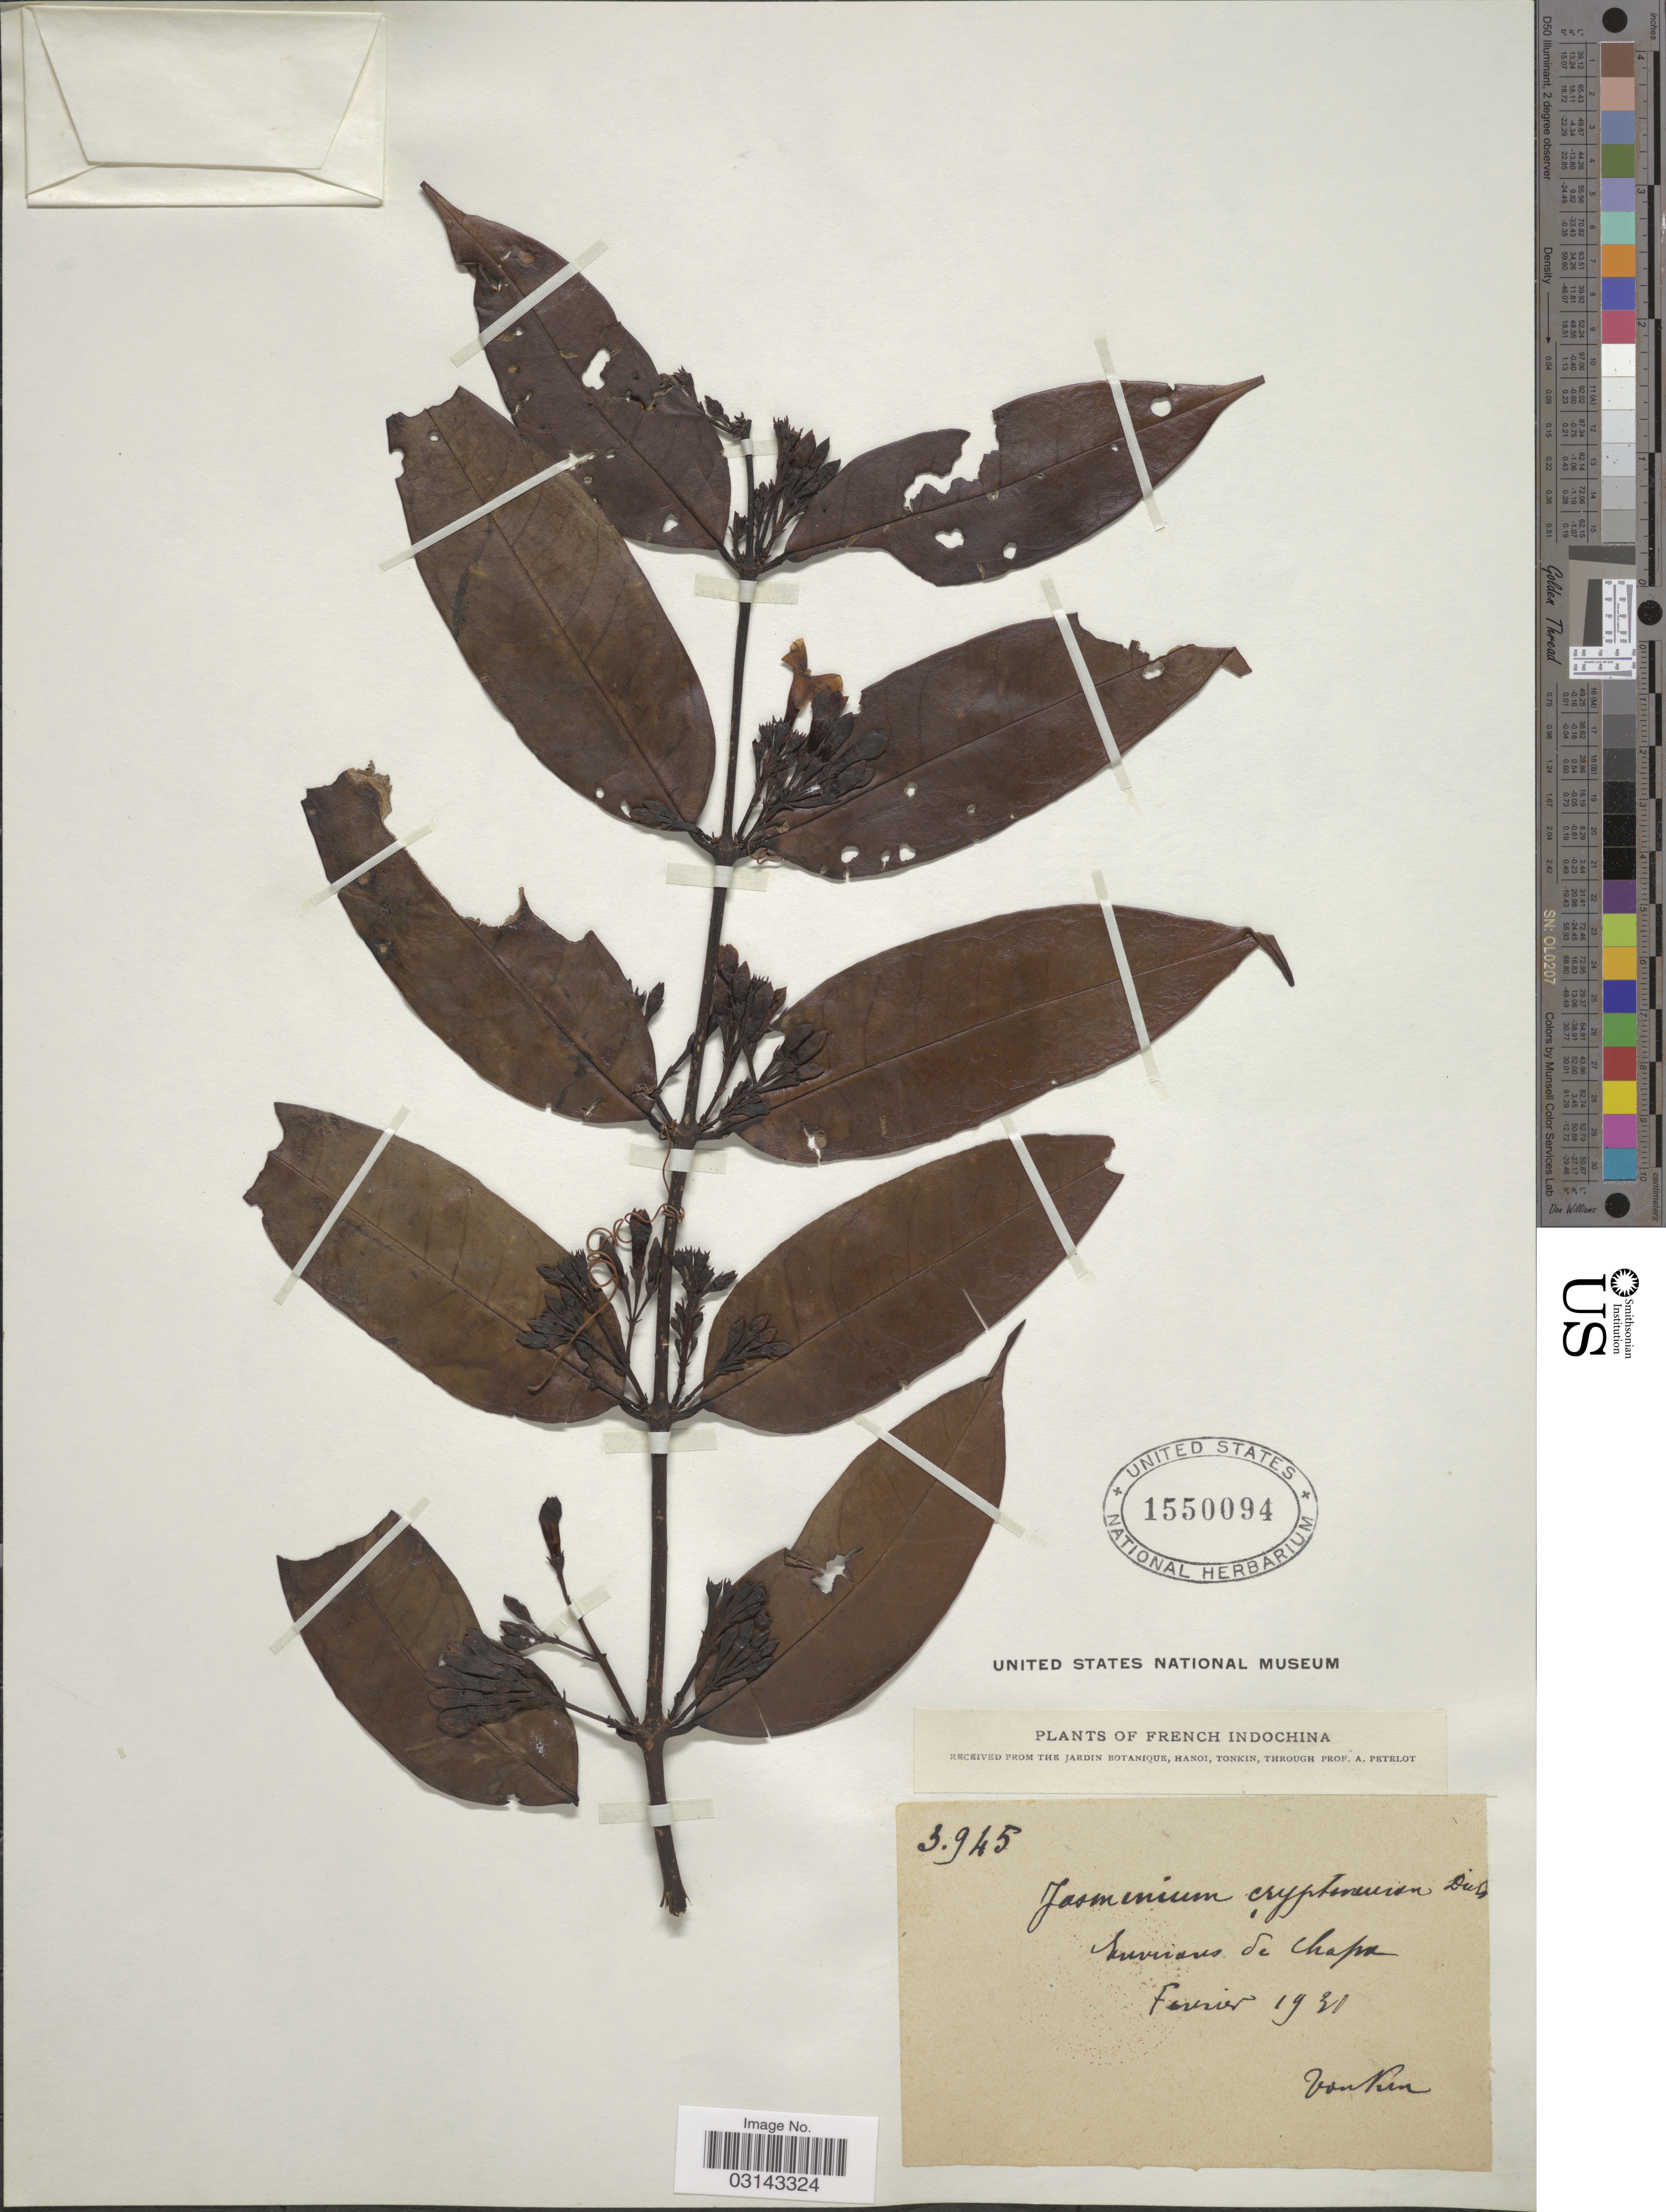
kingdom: Plantae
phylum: Tracheophyta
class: Magnoliopsida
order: Lamiales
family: Oleaceae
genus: Jasminum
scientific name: Jasminum cryptoneuron Diels ined.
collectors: P. A. Pételot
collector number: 3945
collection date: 1931-02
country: Vietnam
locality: French Indochina. Environs de Chapa.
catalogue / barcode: US 1550094